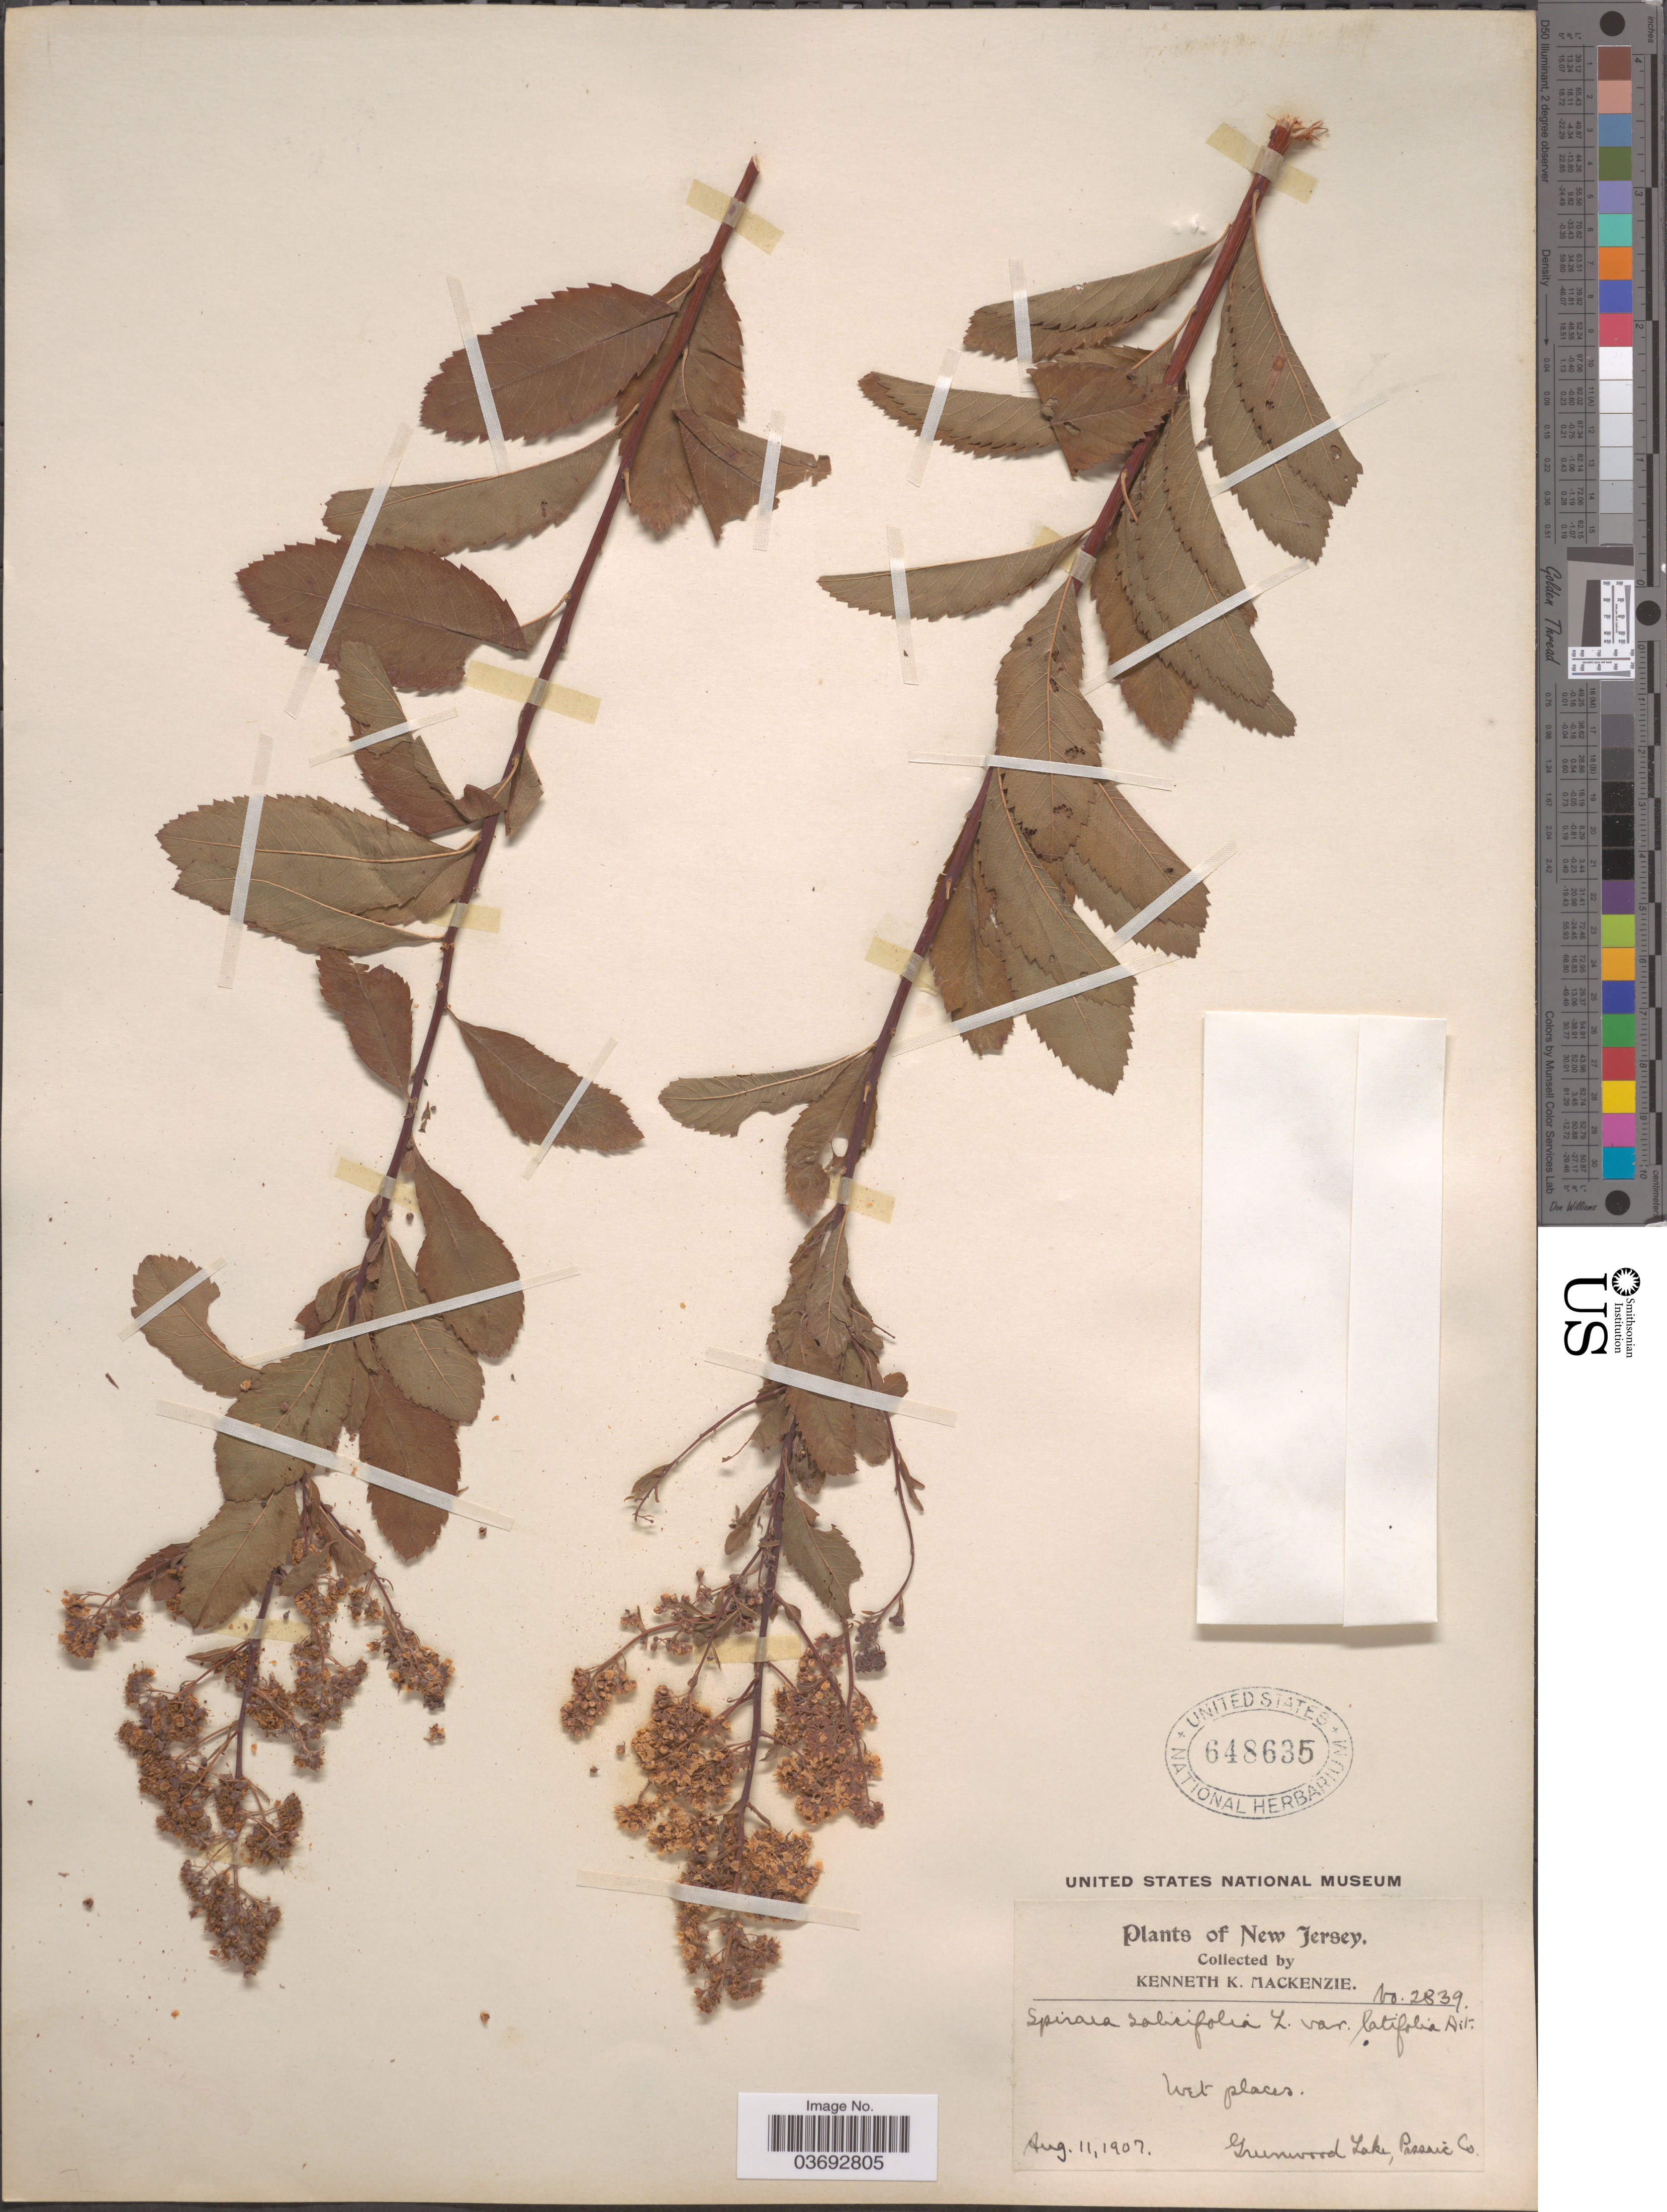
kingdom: Plantae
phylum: Tracheophyta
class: Magnoliopsida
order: Rosales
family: Rosaceae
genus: Spiraea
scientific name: Spiraea salicifolia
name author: L.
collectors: K. K. Mackenzie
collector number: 2839*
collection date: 1907-08-11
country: United States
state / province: New Jersey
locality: Greenwood Lake, Passaic Co.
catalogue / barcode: US 648635